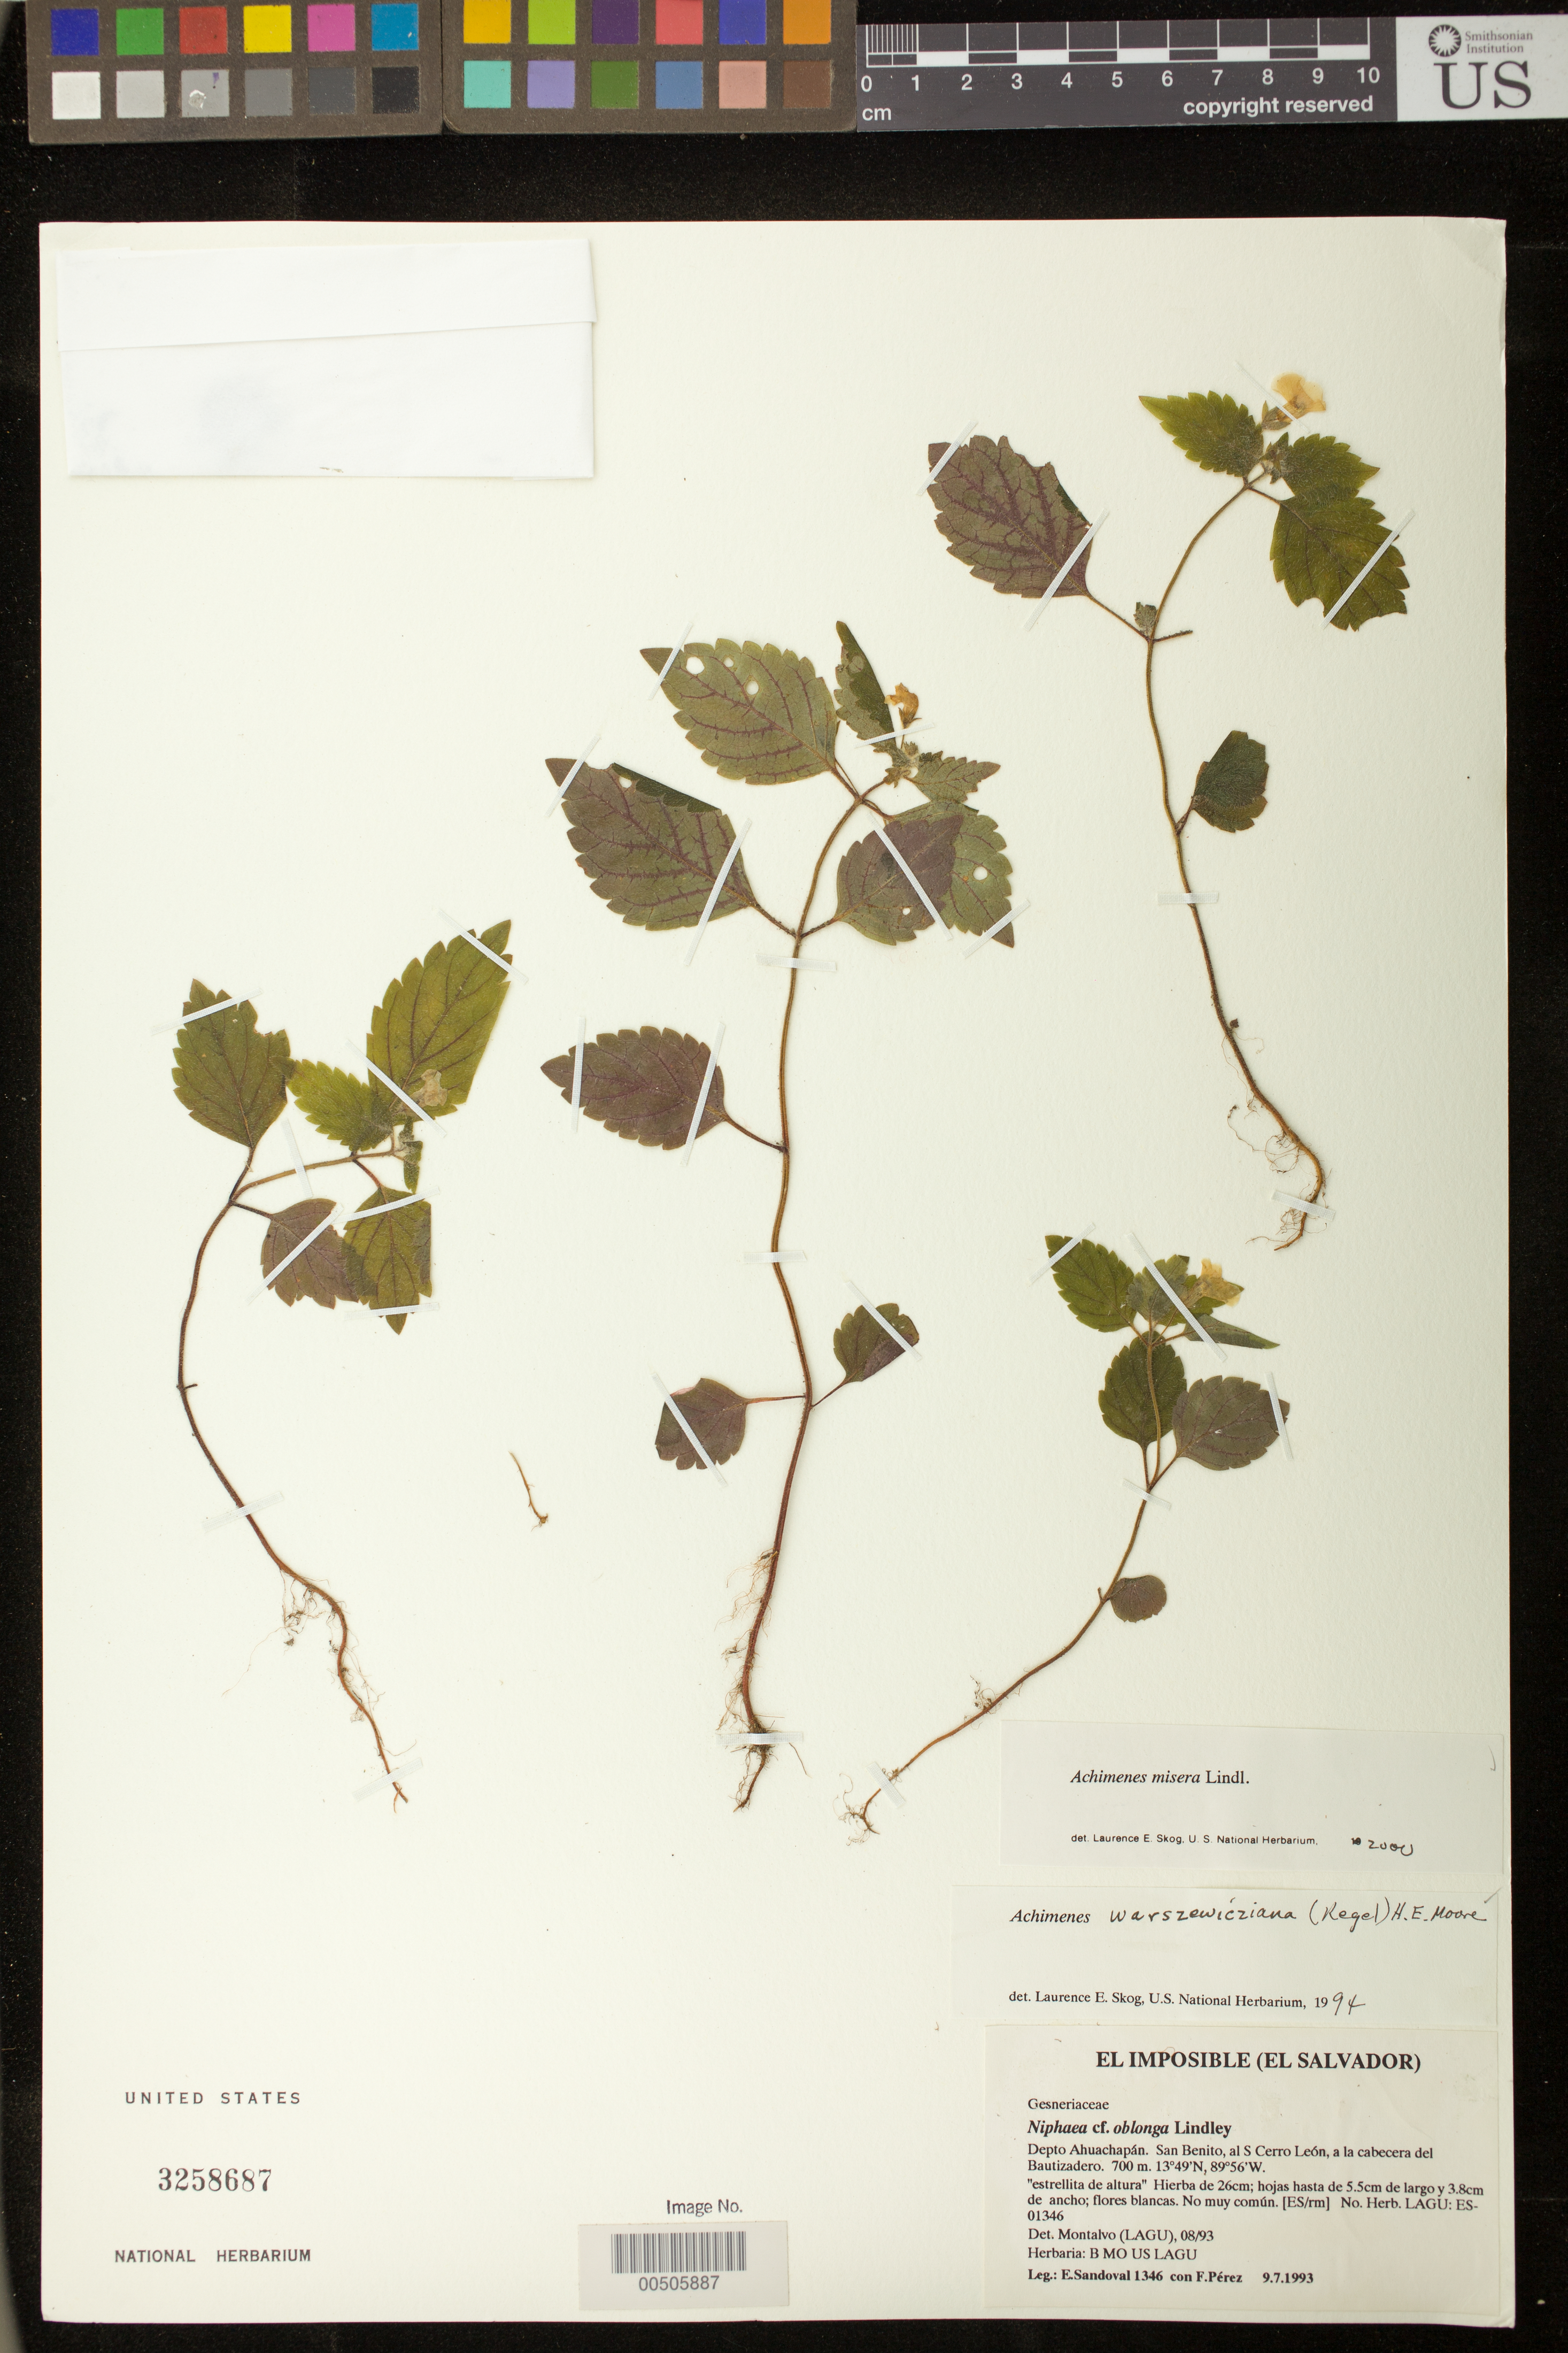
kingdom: Plantae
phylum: Tracheophyta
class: Magnoliopsida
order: Lamiales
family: Gesneriaceae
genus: Achimenes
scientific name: Achimenes misera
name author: Lindl.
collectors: E. Sandoval & F. Perez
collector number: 1346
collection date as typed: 09 Jul 1993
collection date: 1993-07-09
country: El Salvador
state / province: Ahuachapán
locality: San Benito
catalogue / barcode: US 3258687